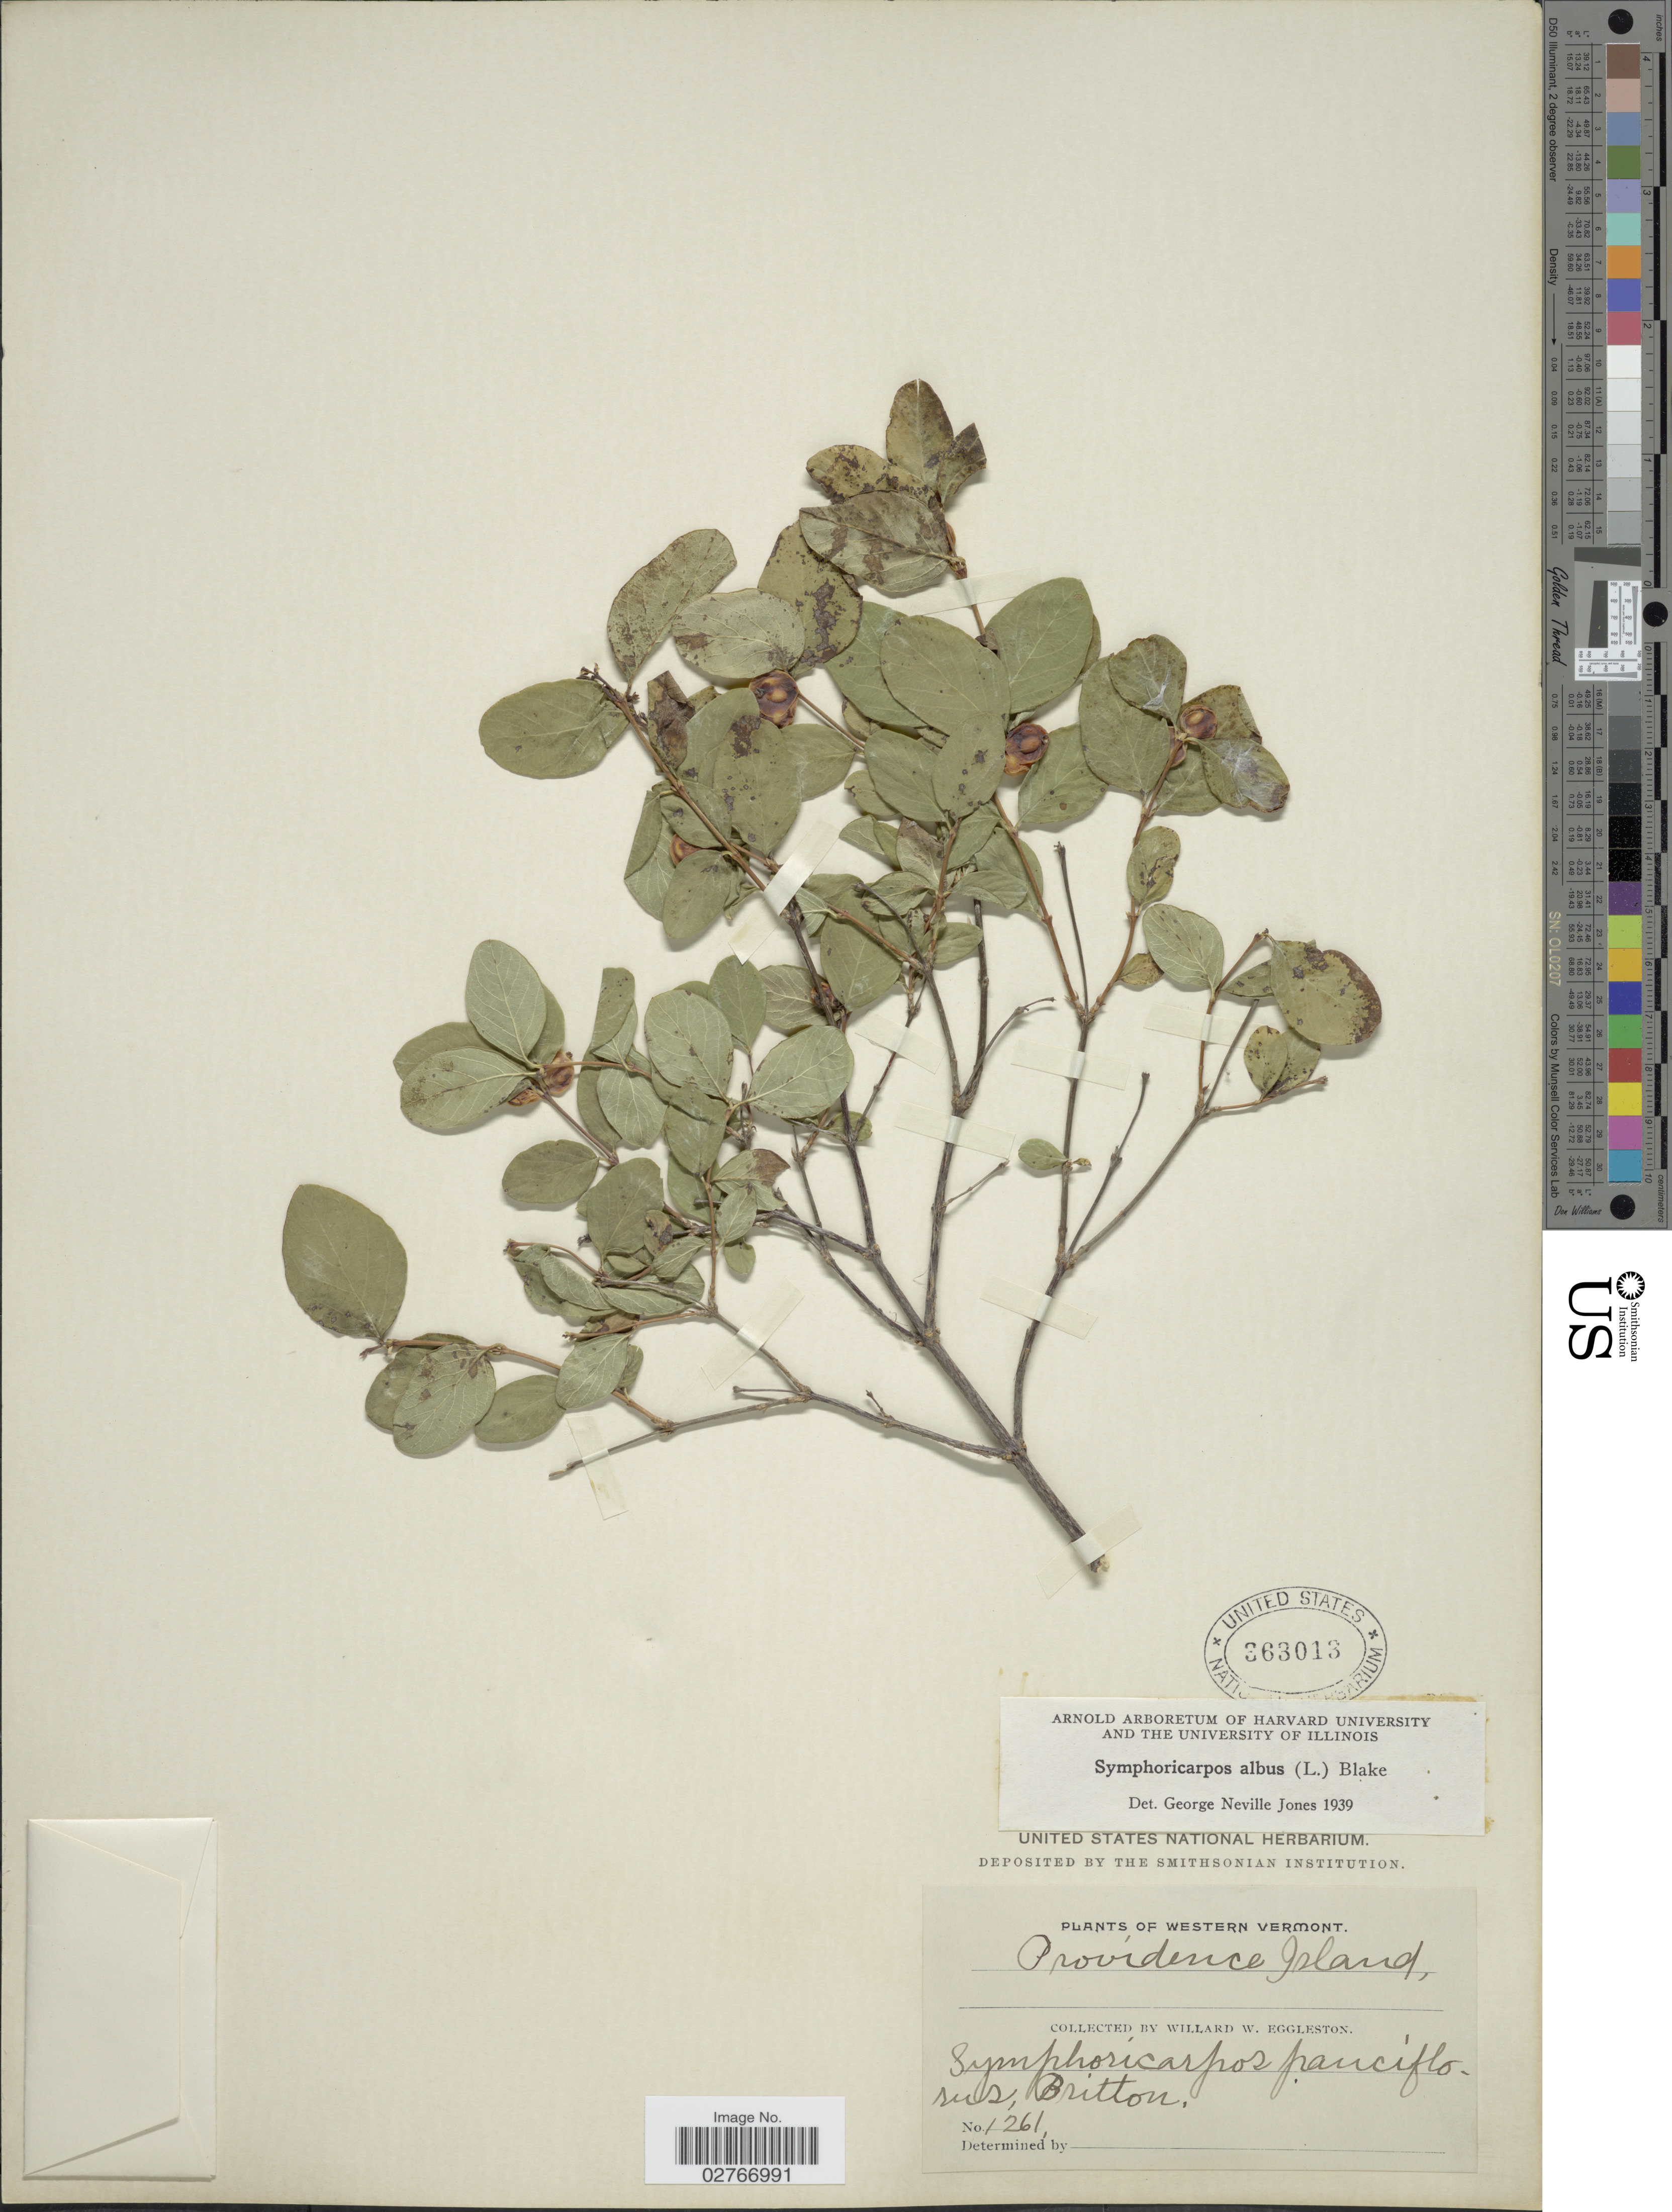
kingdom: Plantae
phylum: Tracheophyta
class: Magnoliopsida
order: Dipsacales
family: Caprifoliaceae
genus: Symphoricarpos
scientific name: Symphoricarpos albus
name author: (L.) S.F. Blake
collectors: W. W. Eggleston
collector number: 1261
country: United States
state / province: Vermont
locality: Western Vermont. Providence Island. rus Britton.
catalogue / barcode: US 363013